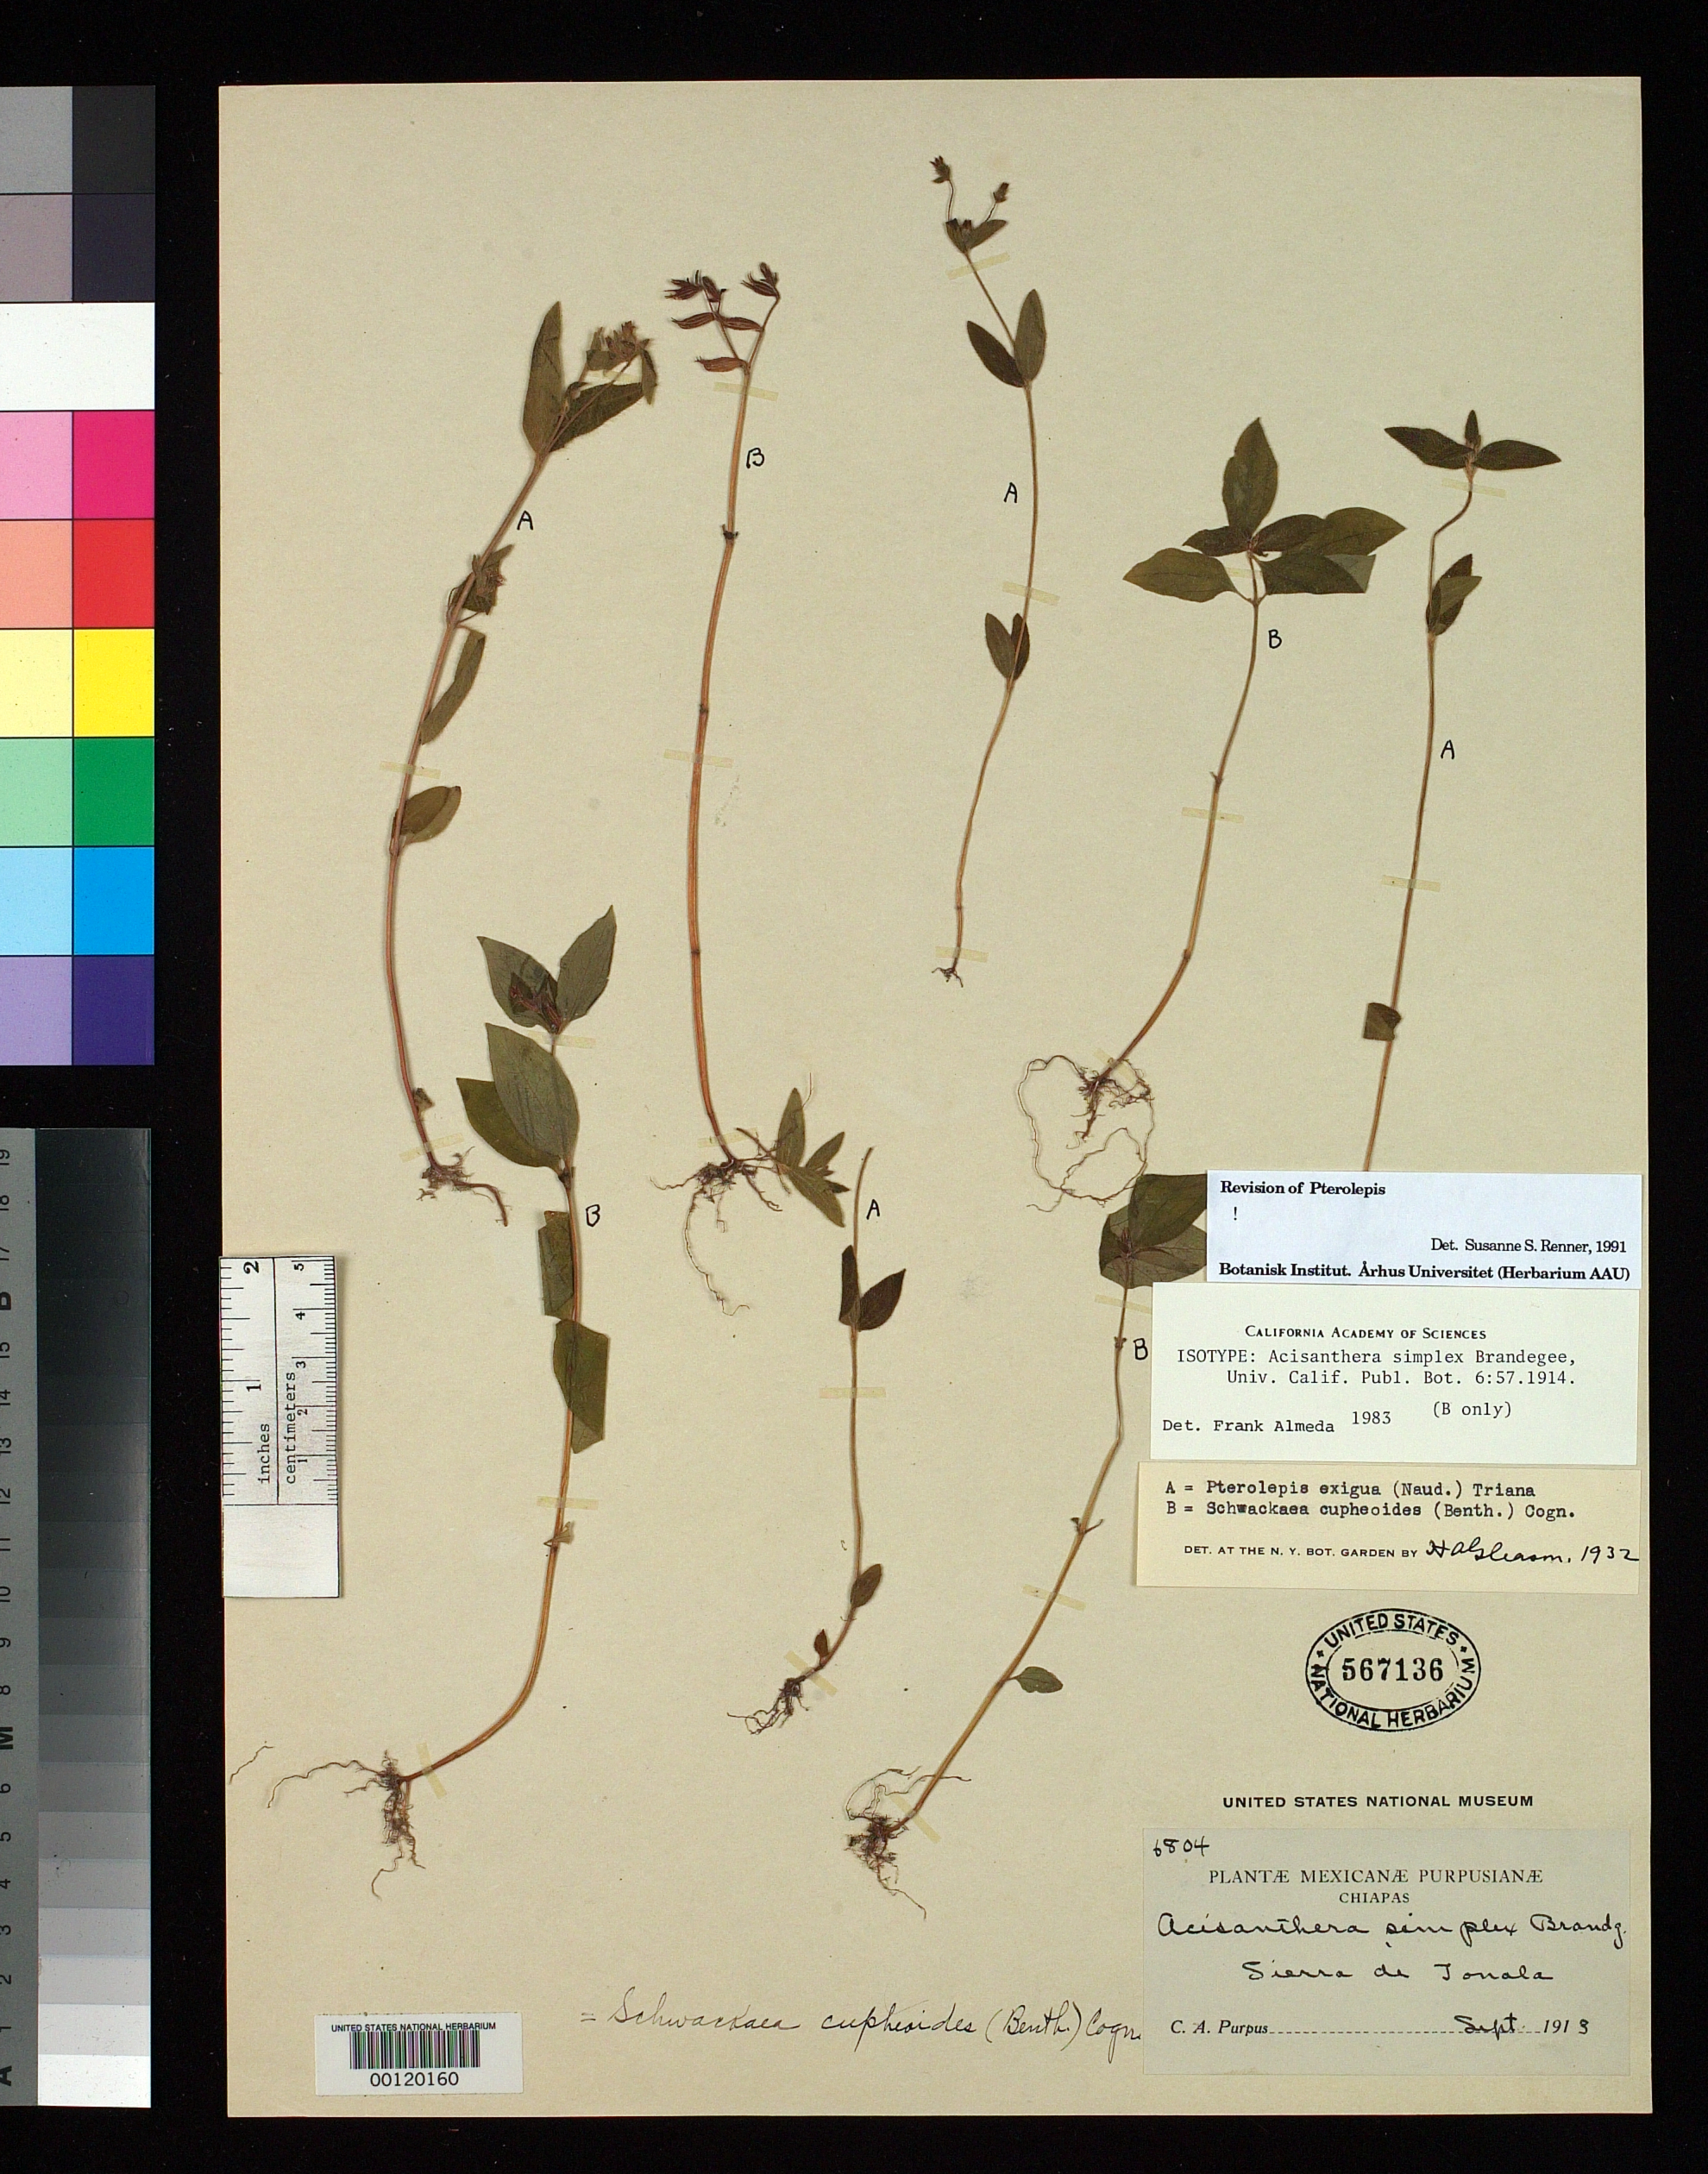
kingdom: Plantae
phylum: Tracheophyta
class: Magnoliopsida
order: Myrtales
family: Melastomataceae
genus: Acisanthera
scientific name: Acisanthera simplex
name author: Brandegee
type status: Isotype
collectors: C. A. Purpus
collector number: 6804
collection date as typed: Sep 1913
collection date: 1913-09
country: Mexico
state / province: Chiapas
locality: Sierra de Tonala.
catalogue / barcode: US 567136